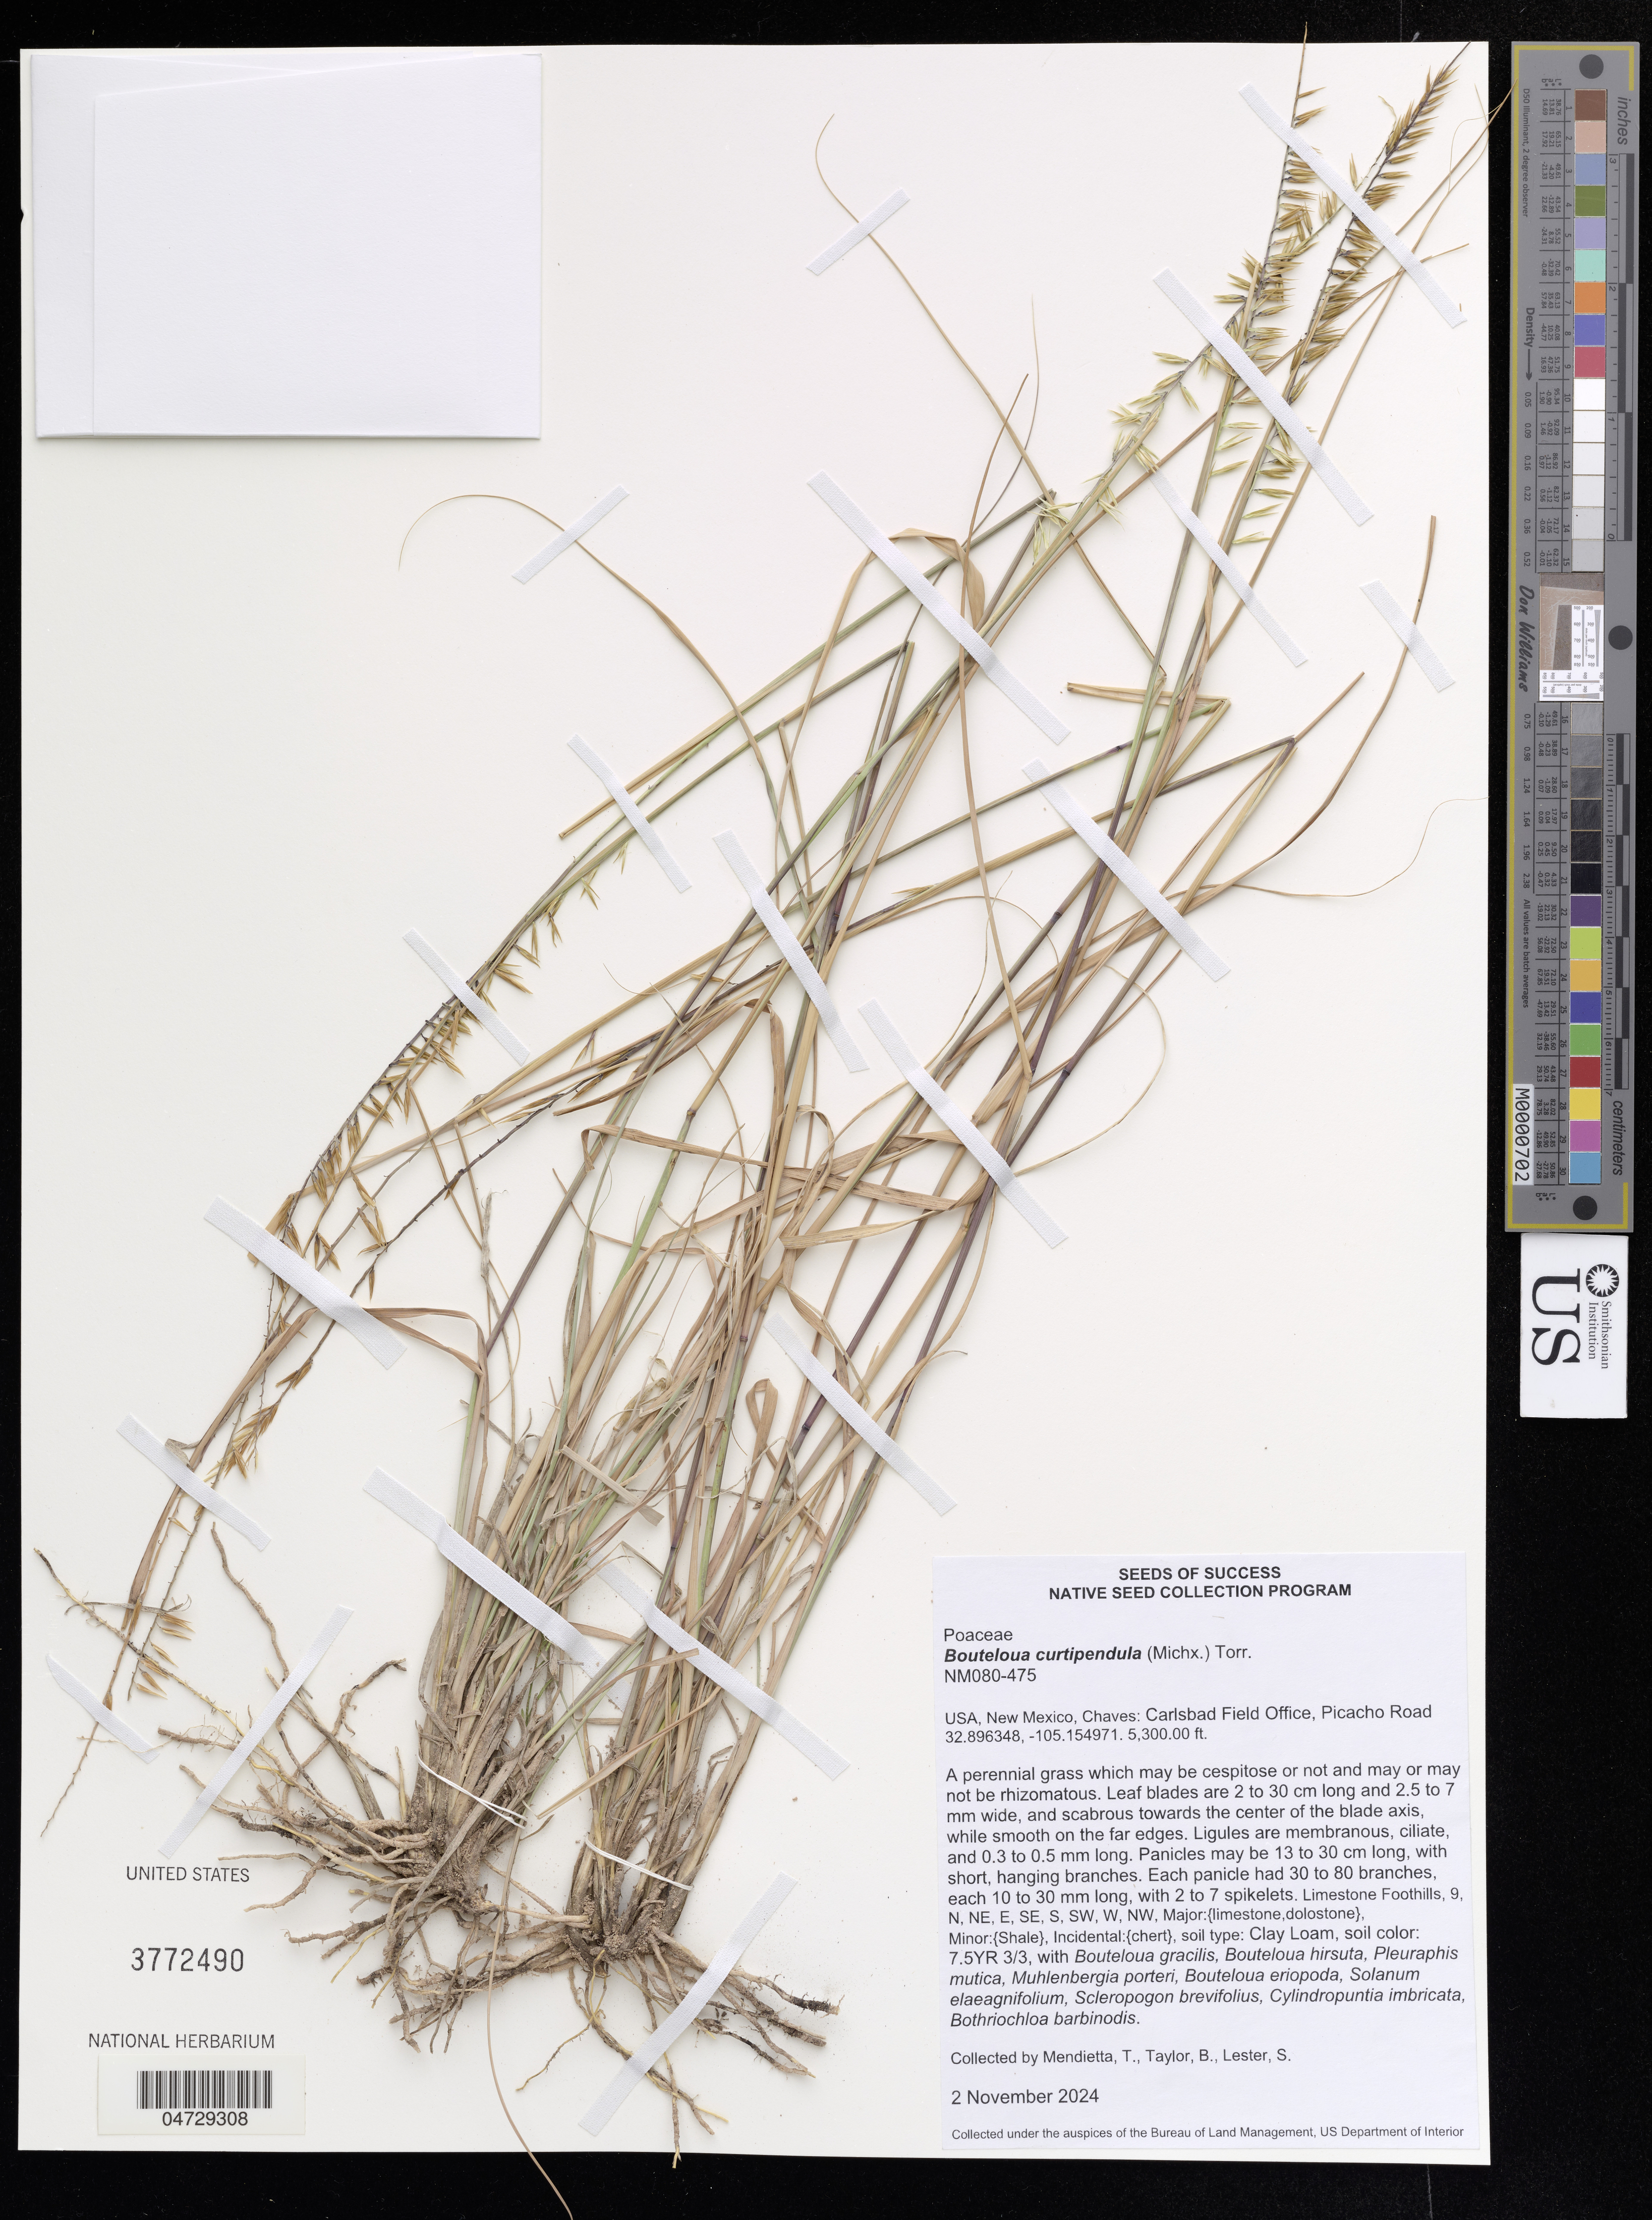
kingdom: Plantae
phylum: Tracheophyta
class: Liliopsida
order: Poales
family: Poaceae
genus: Bouteloua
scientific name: Bouteloua curtipendula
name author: (Michx.) Torr.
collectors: T. Mendietta, B. Taylor & S. Lester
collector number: NM080-475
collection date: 2024-11-02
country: United States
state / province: New Mexico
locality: Chaves: Carlsbad Field Office, Picacho Road.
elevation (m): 1615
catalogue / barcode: US 3772490